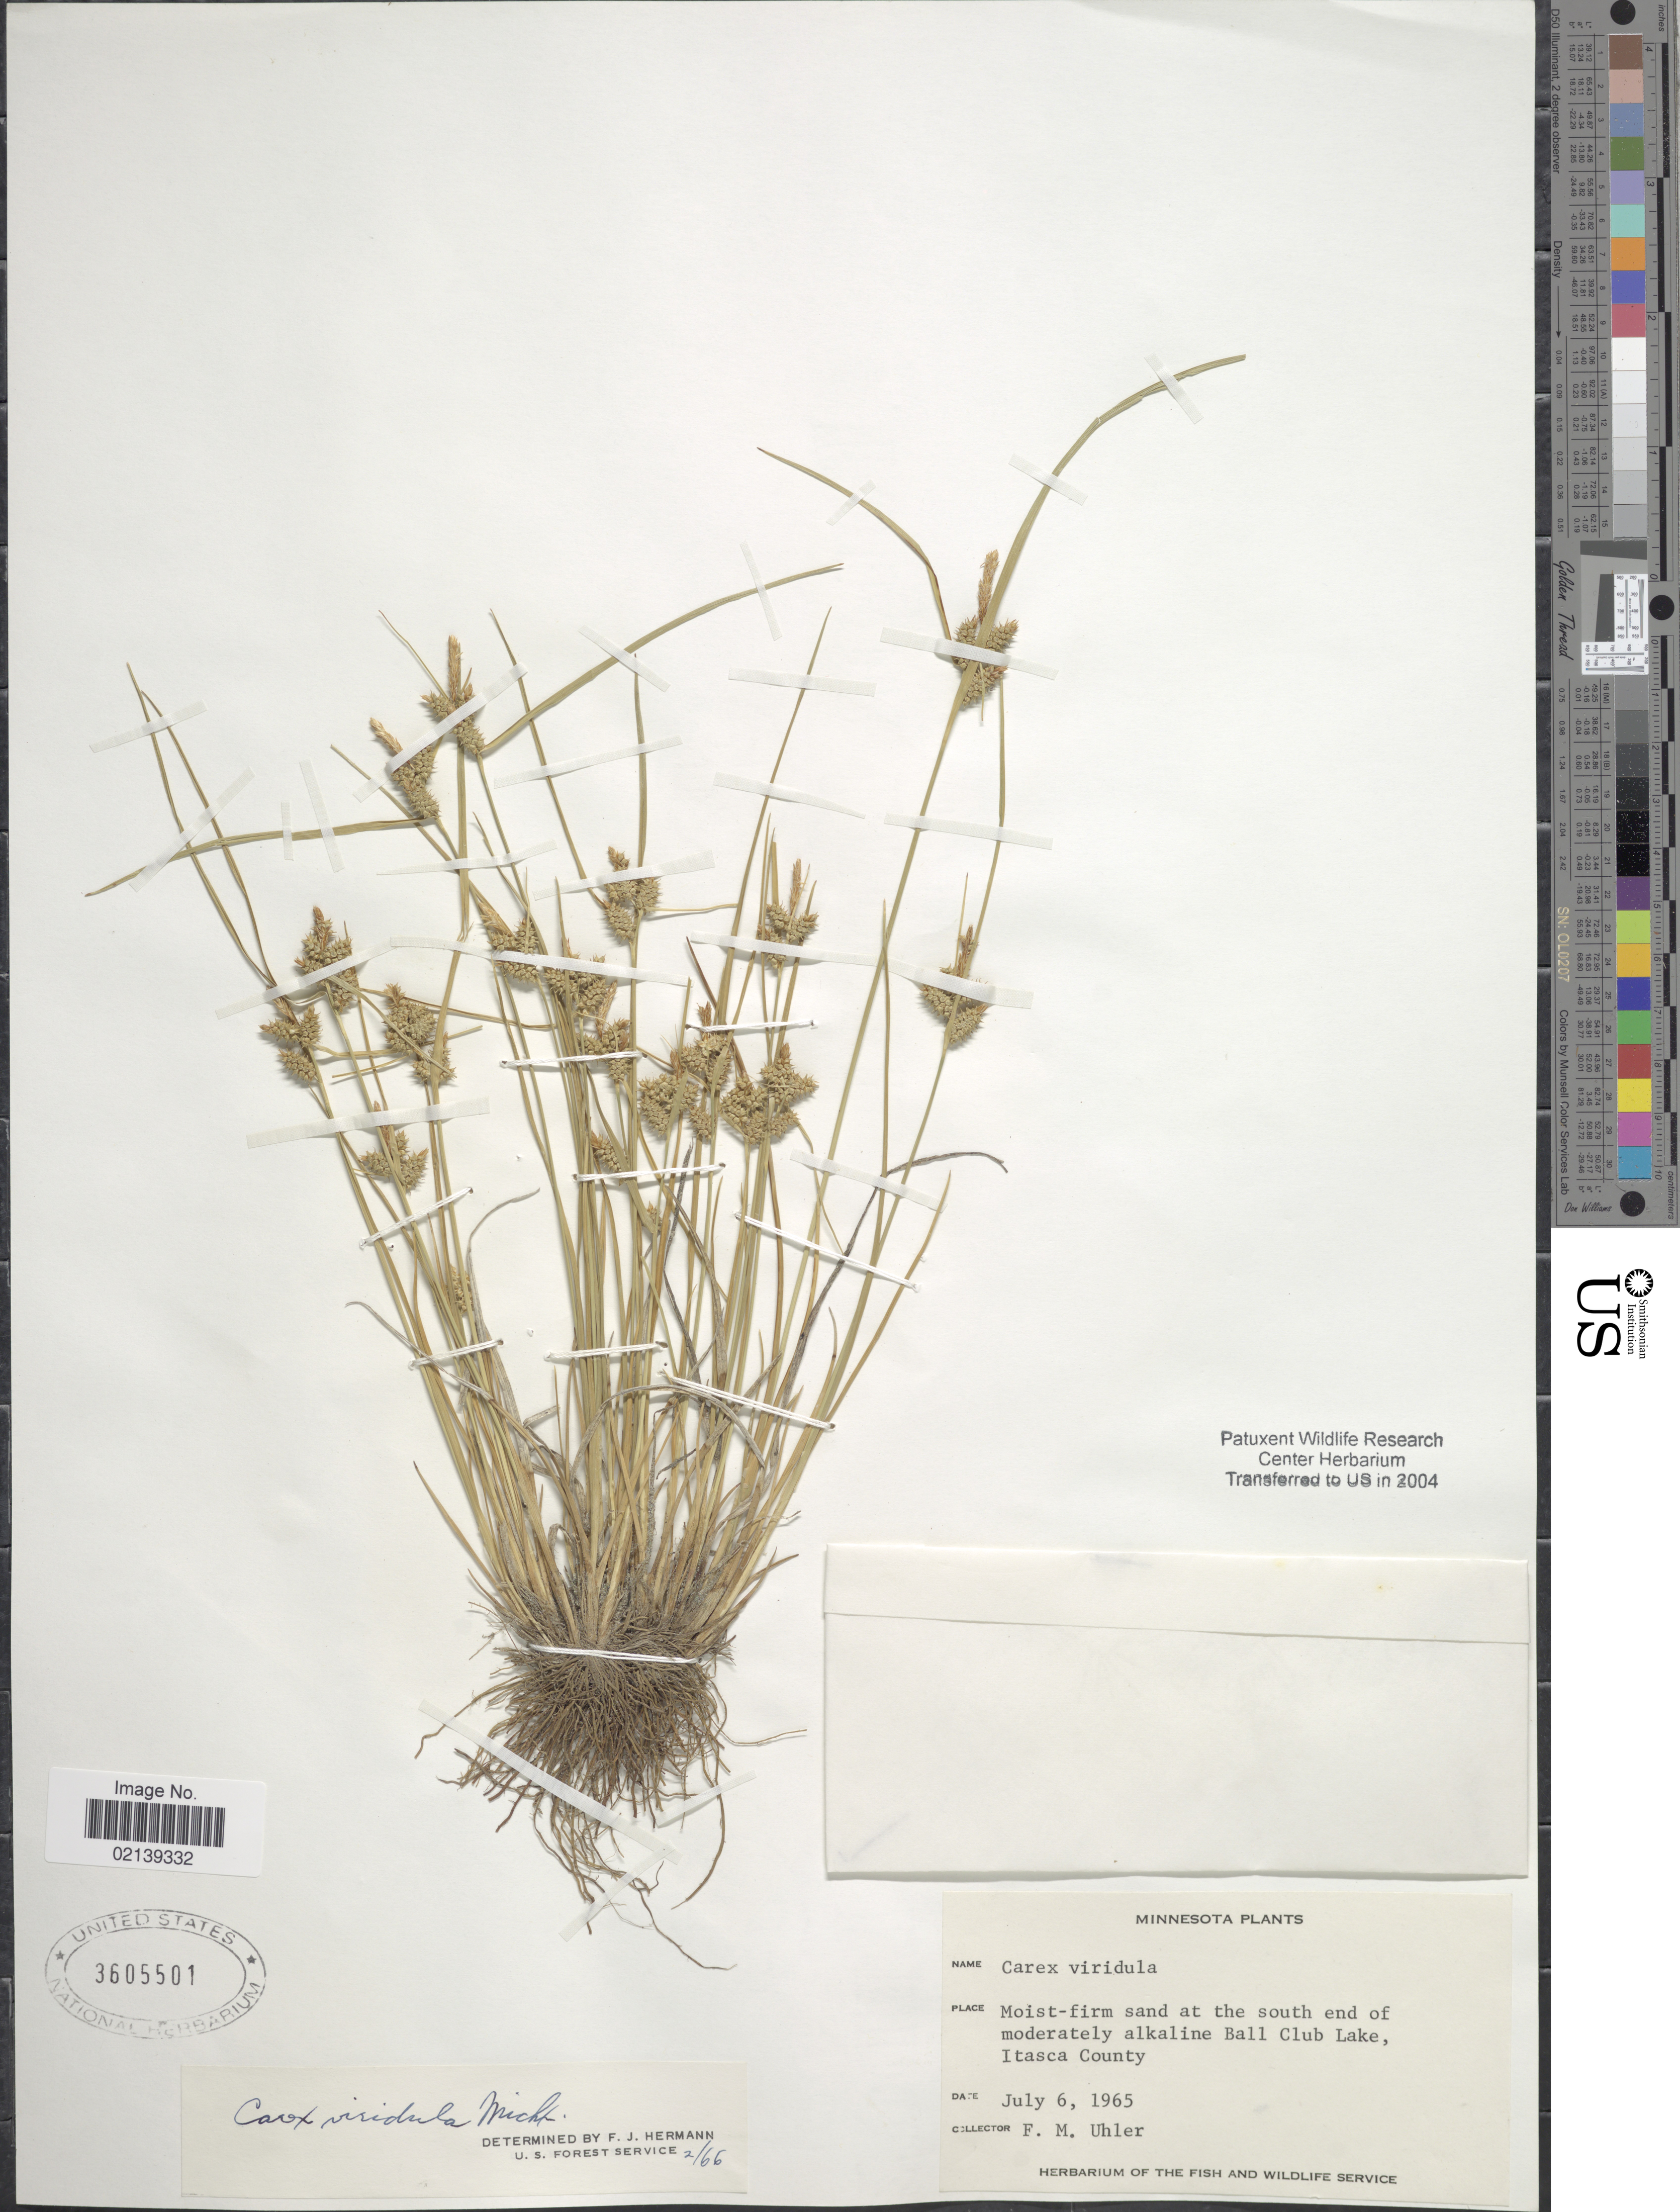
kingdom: Plantae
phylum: Tracheophyta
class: Liliopsida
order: Poales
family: Cyperaceae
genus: Carex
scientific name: Carex oederi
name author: Retz.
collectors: F. M. Uhler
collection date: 1965-07-06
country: United States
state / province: Minnesota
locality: Moist-firm sand at the south end of moderately alkaline Ball Club Lake, Itasca County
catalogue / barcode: US 3605501